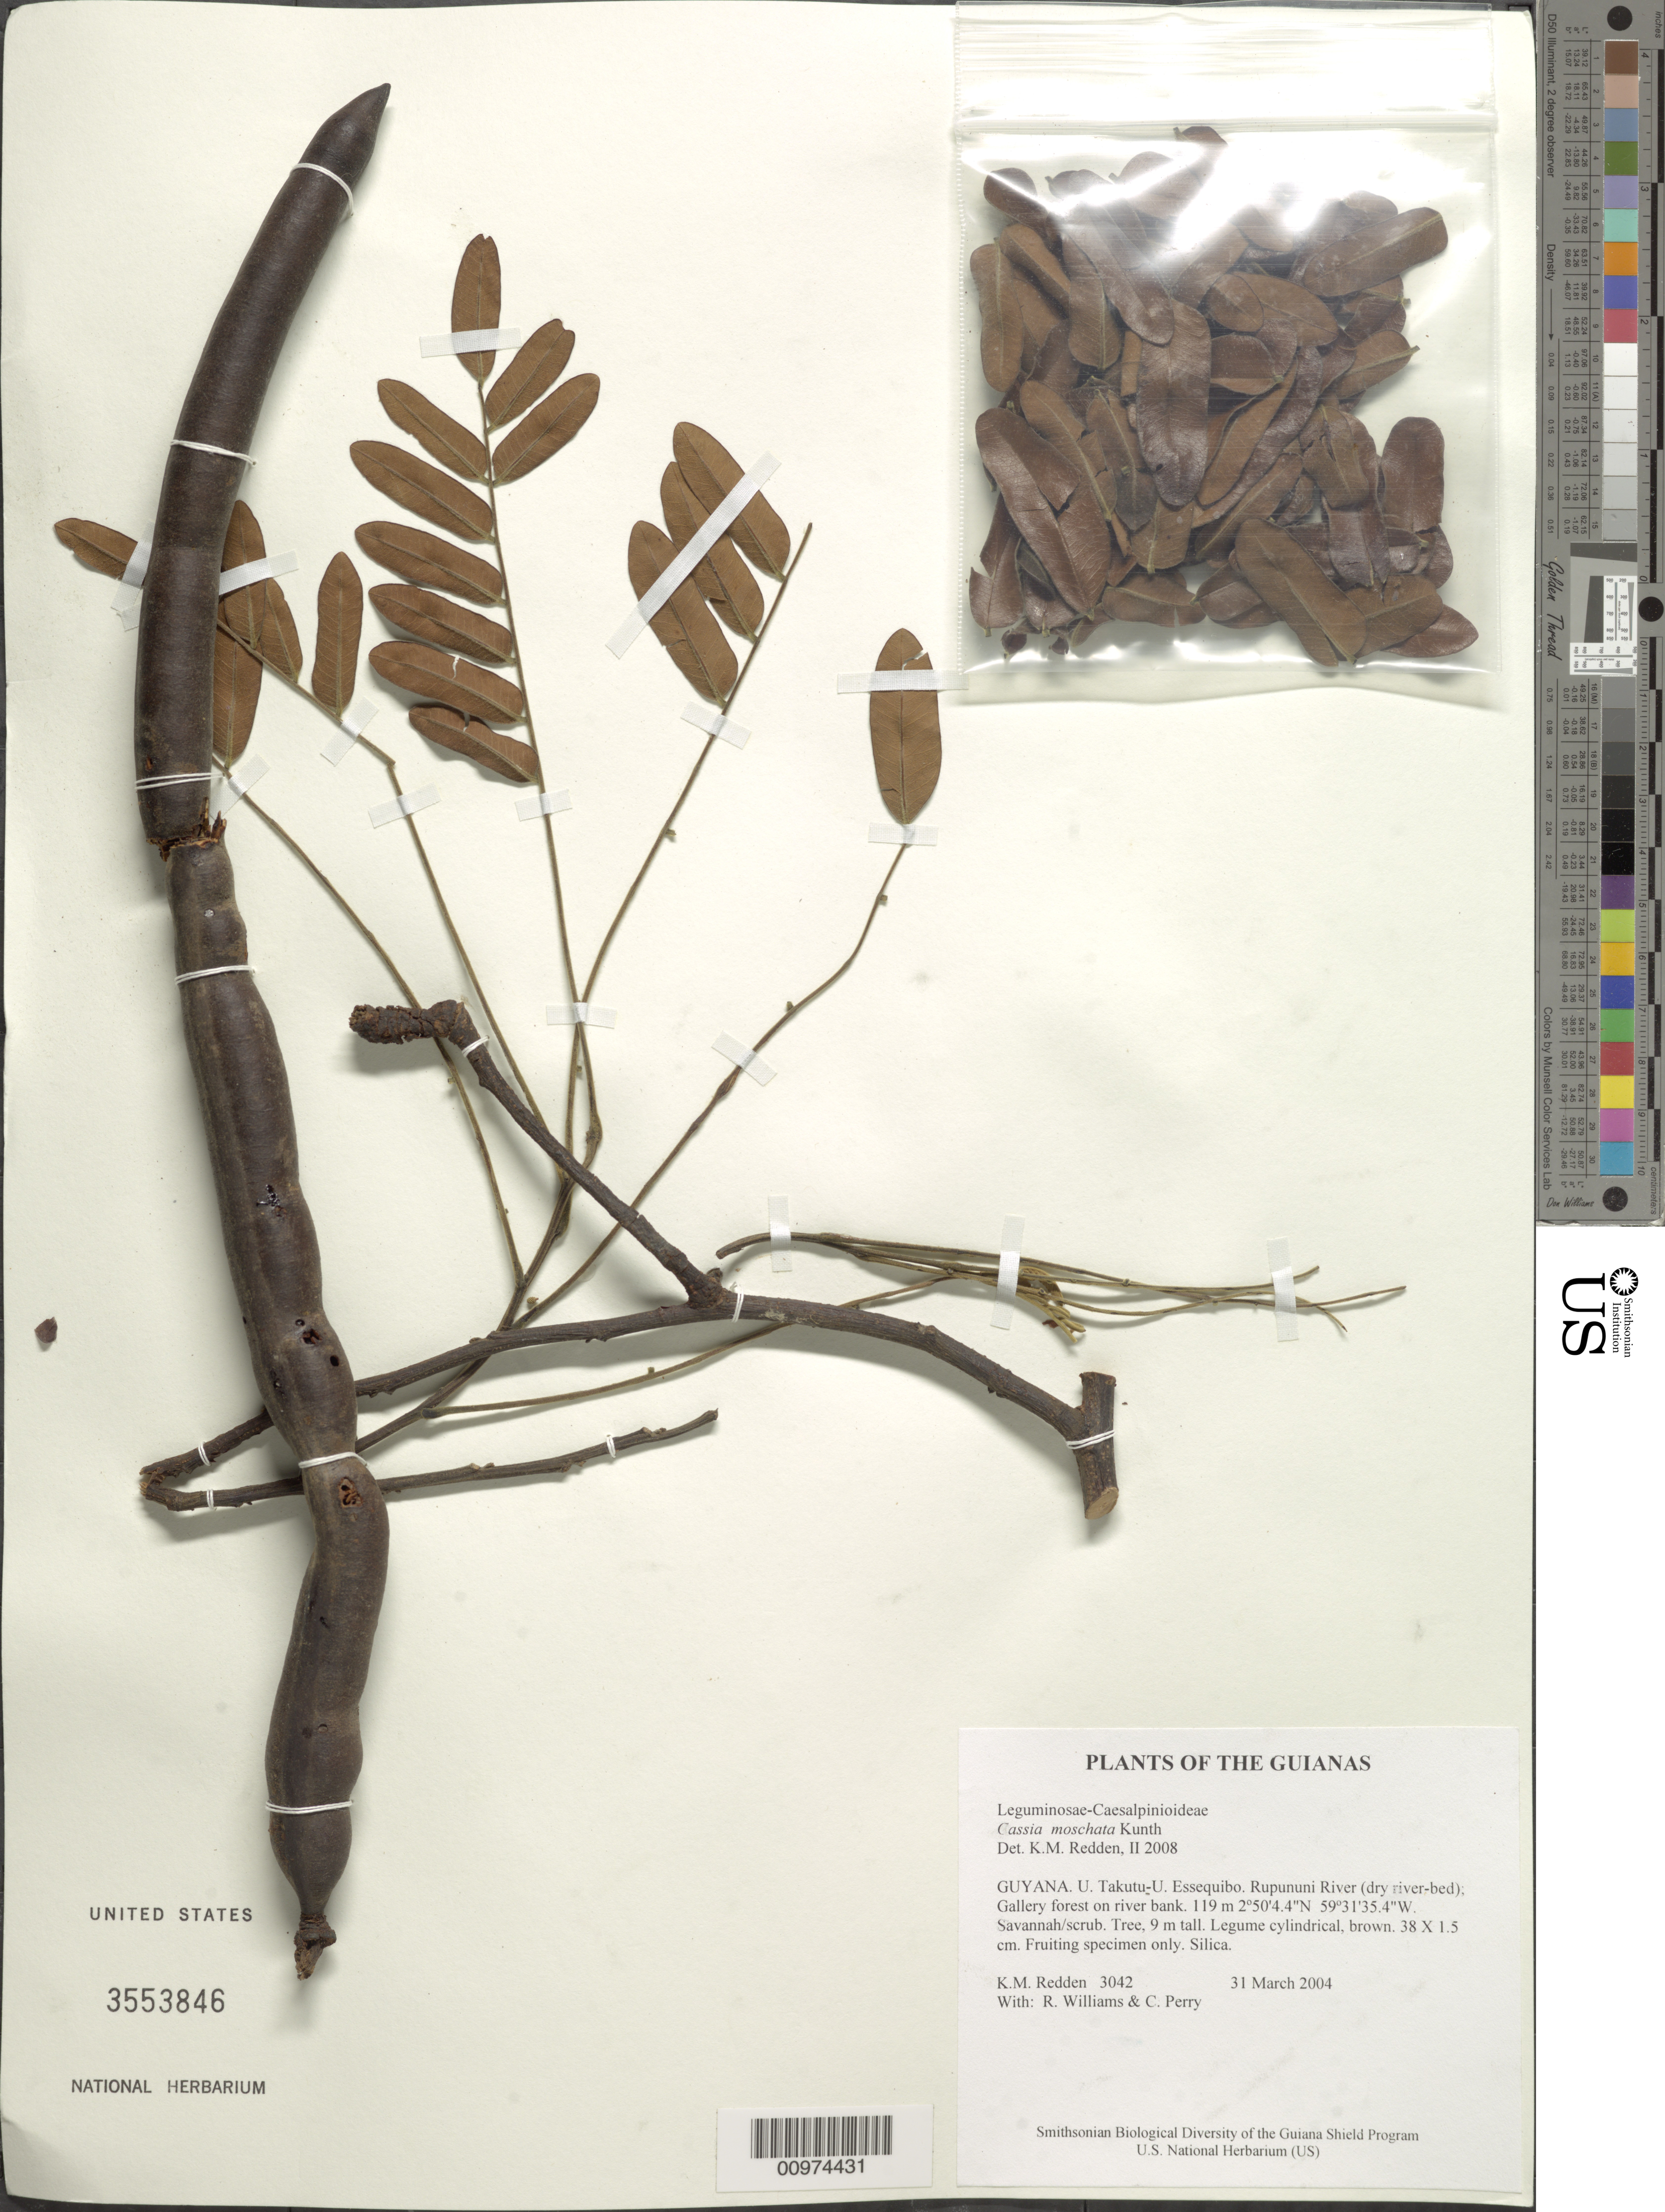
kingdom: Plantae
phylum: Tracheophyta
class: Magnoliopsida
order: Fabales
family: Fabaceae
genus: Cassia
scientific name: Cassia moschata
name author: Kunth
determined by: Rico Arce, María de Lourdes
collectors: K. M. Redden, R. Williams & C. Perry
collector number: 3042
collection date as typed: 31 March 2004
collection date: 2004-03-31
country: Guyana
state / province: U. Takutu-U. Essequibo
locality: Rupununi River (dry river-bed)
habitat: Savanna/scrub. Gallery forest on river bank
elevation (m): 119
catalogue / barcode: US 3553846